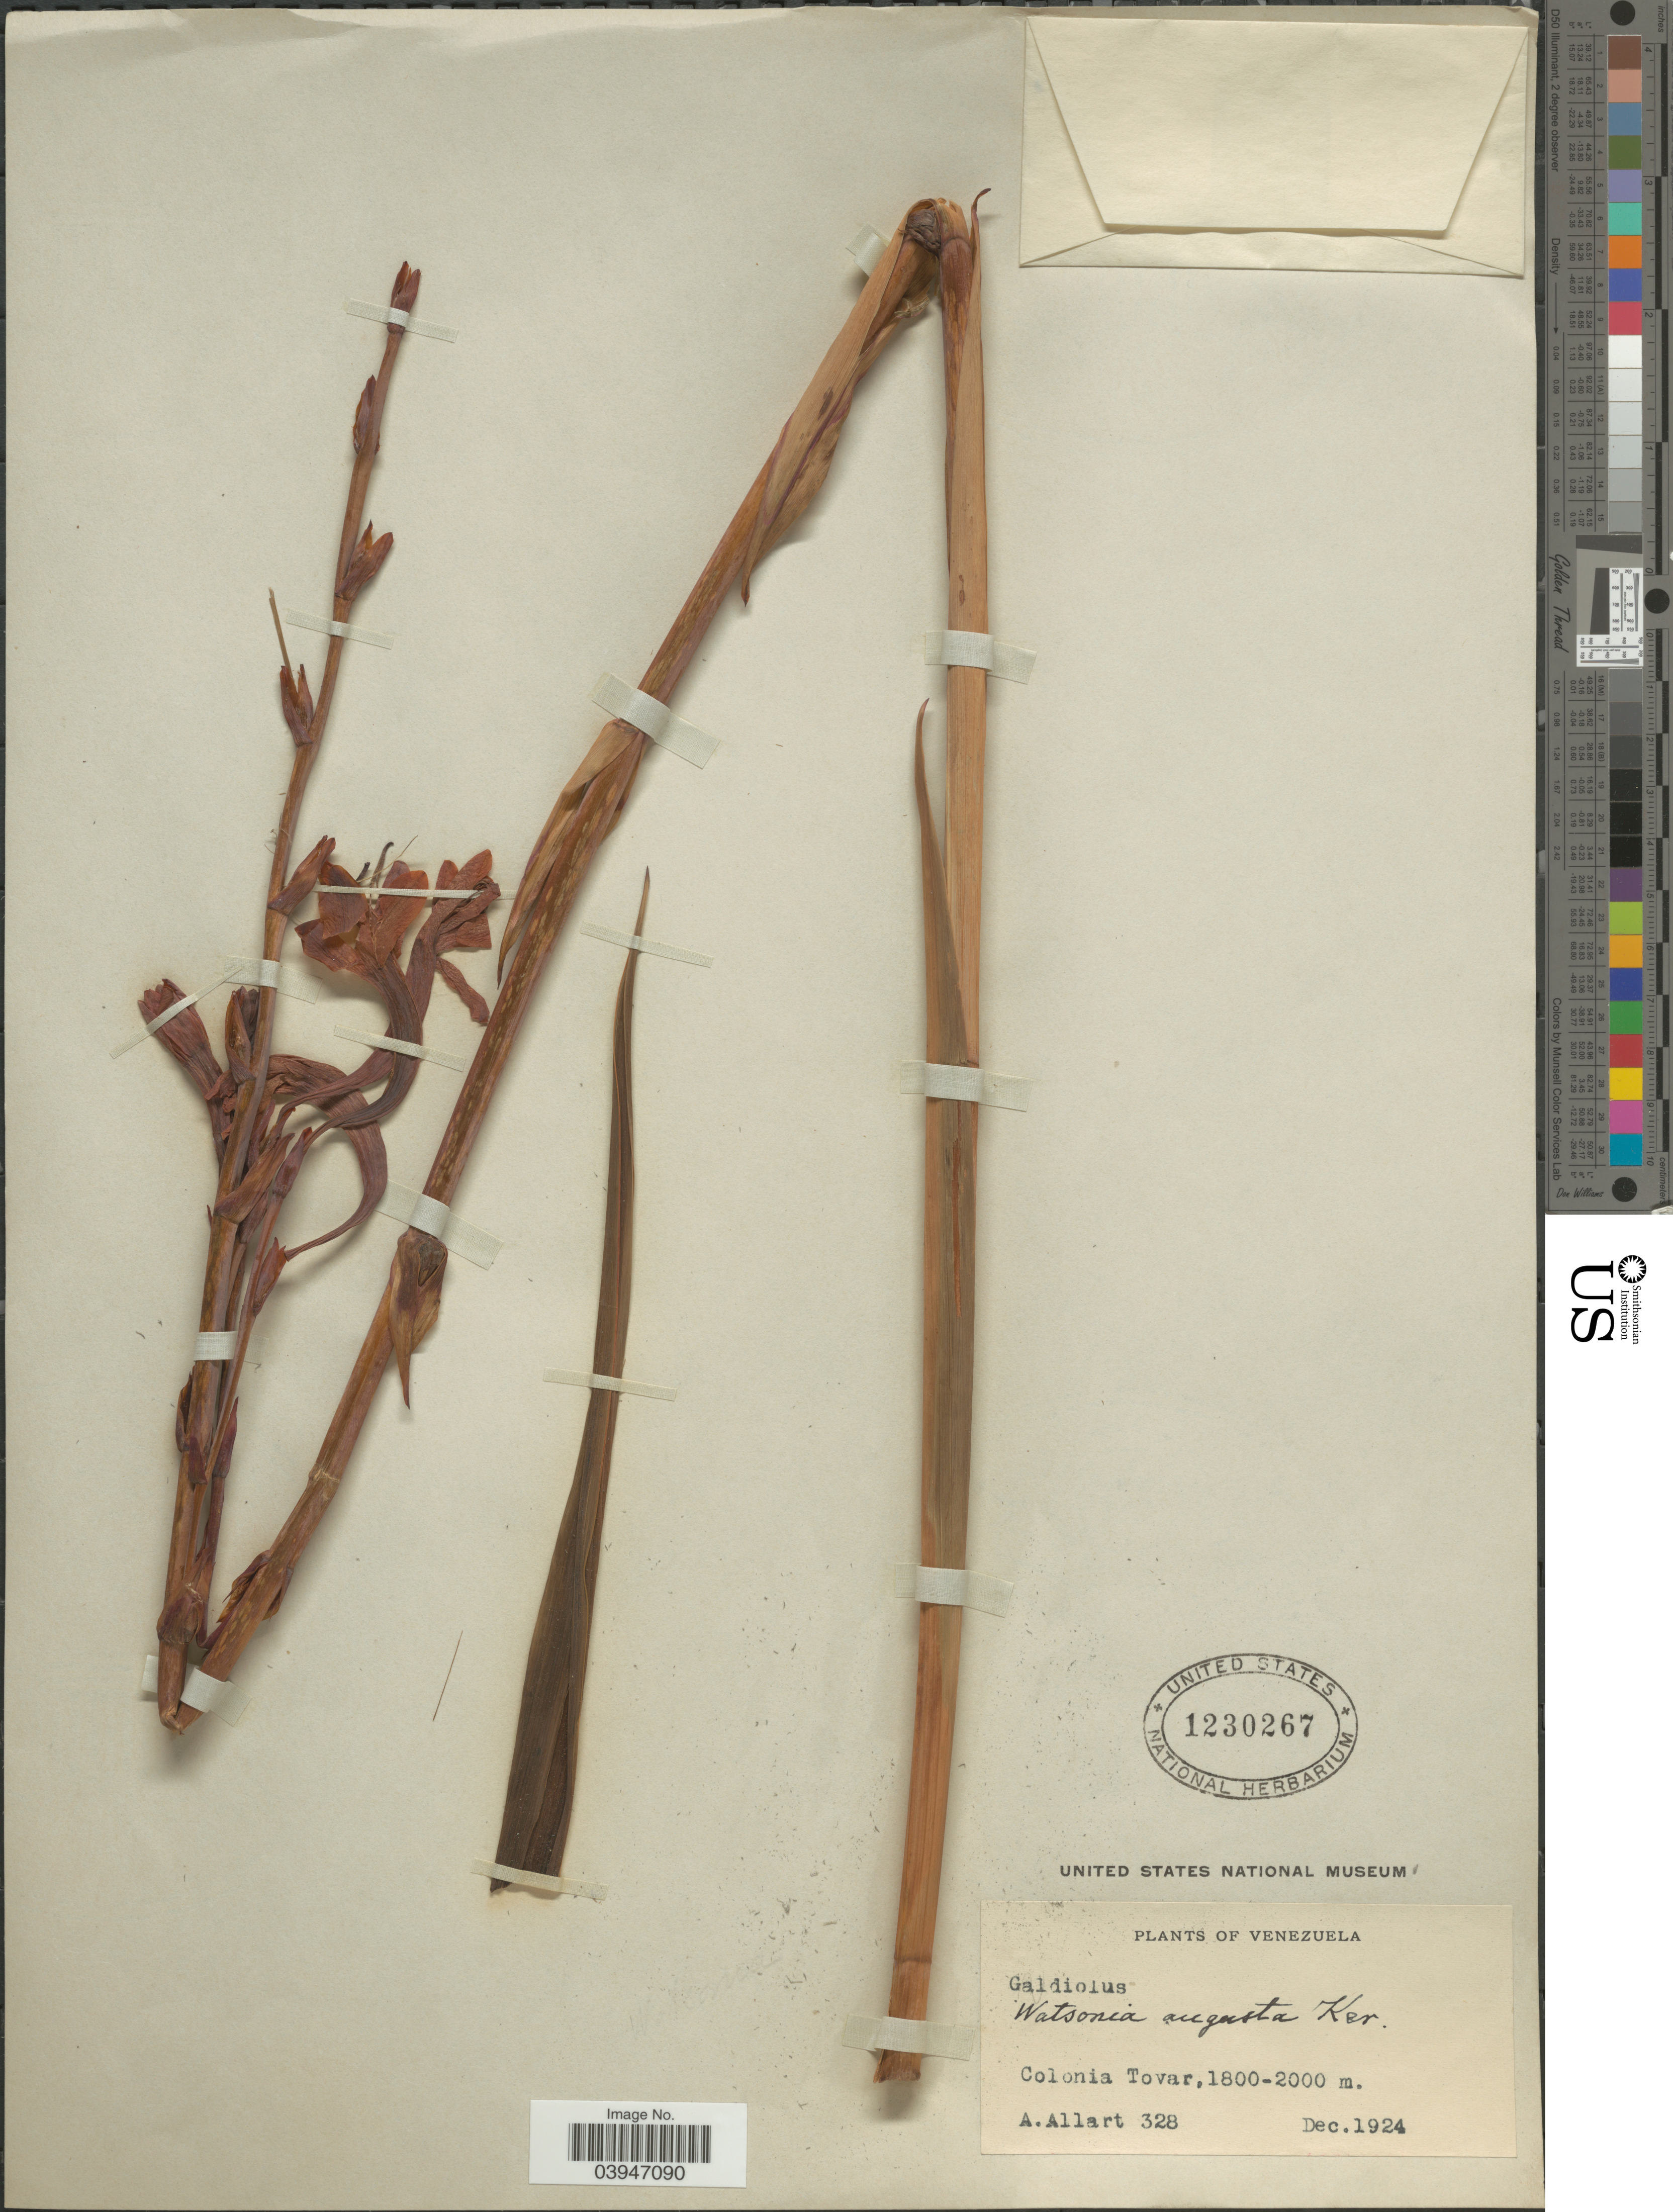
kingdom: Plantae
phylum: Tracheophyta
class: Liliopsida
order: Asparagales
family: Iridaceae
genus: Watsonia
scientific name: Watsonia angusta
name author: Ker Gawl.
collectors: A. Allart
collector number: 328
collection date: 1924-12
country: Venezuela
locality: Colonia Tovar.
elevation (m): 1800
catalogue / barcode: US 1230267